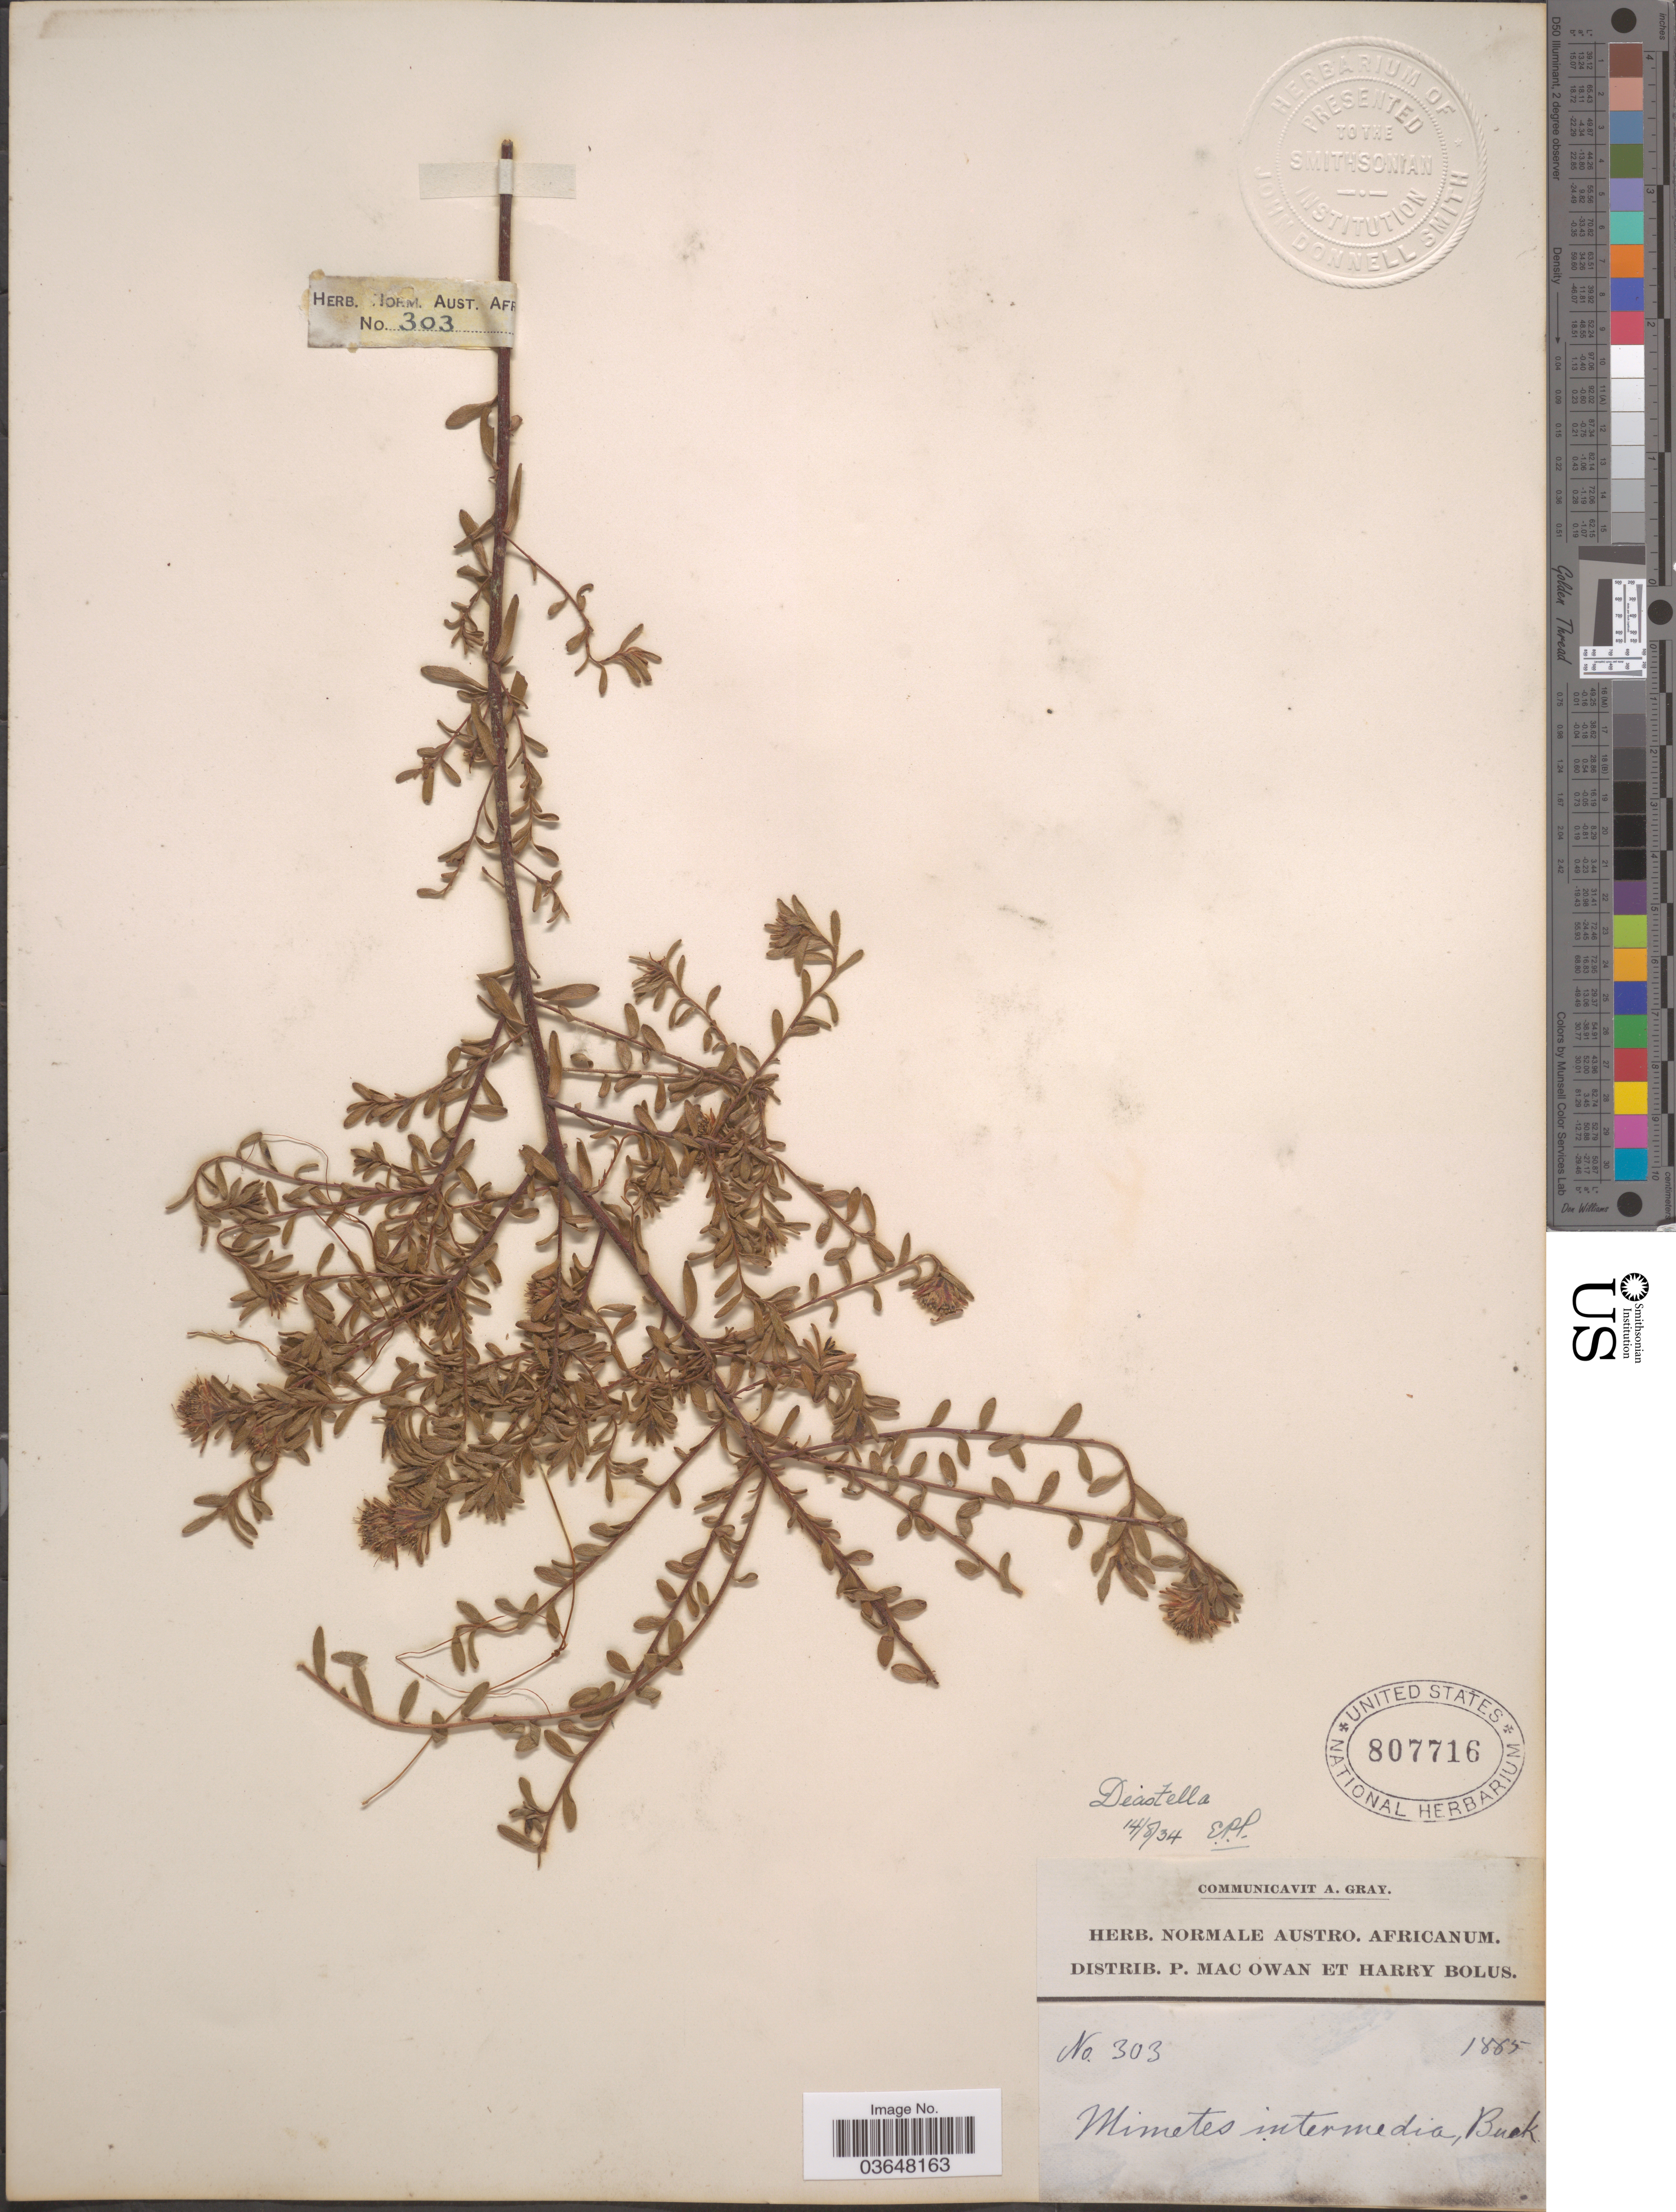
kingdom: Plantae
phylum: Tracheophyta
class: Magnoliopsida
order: Proteales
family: Proteaceae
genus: Diastella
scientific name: Diastella divaricata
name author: (P.J. Bergius) Rourke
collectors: P. MacOwan & H. Bolus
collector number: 303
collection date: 1885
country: South Africa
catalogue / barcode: US 807716